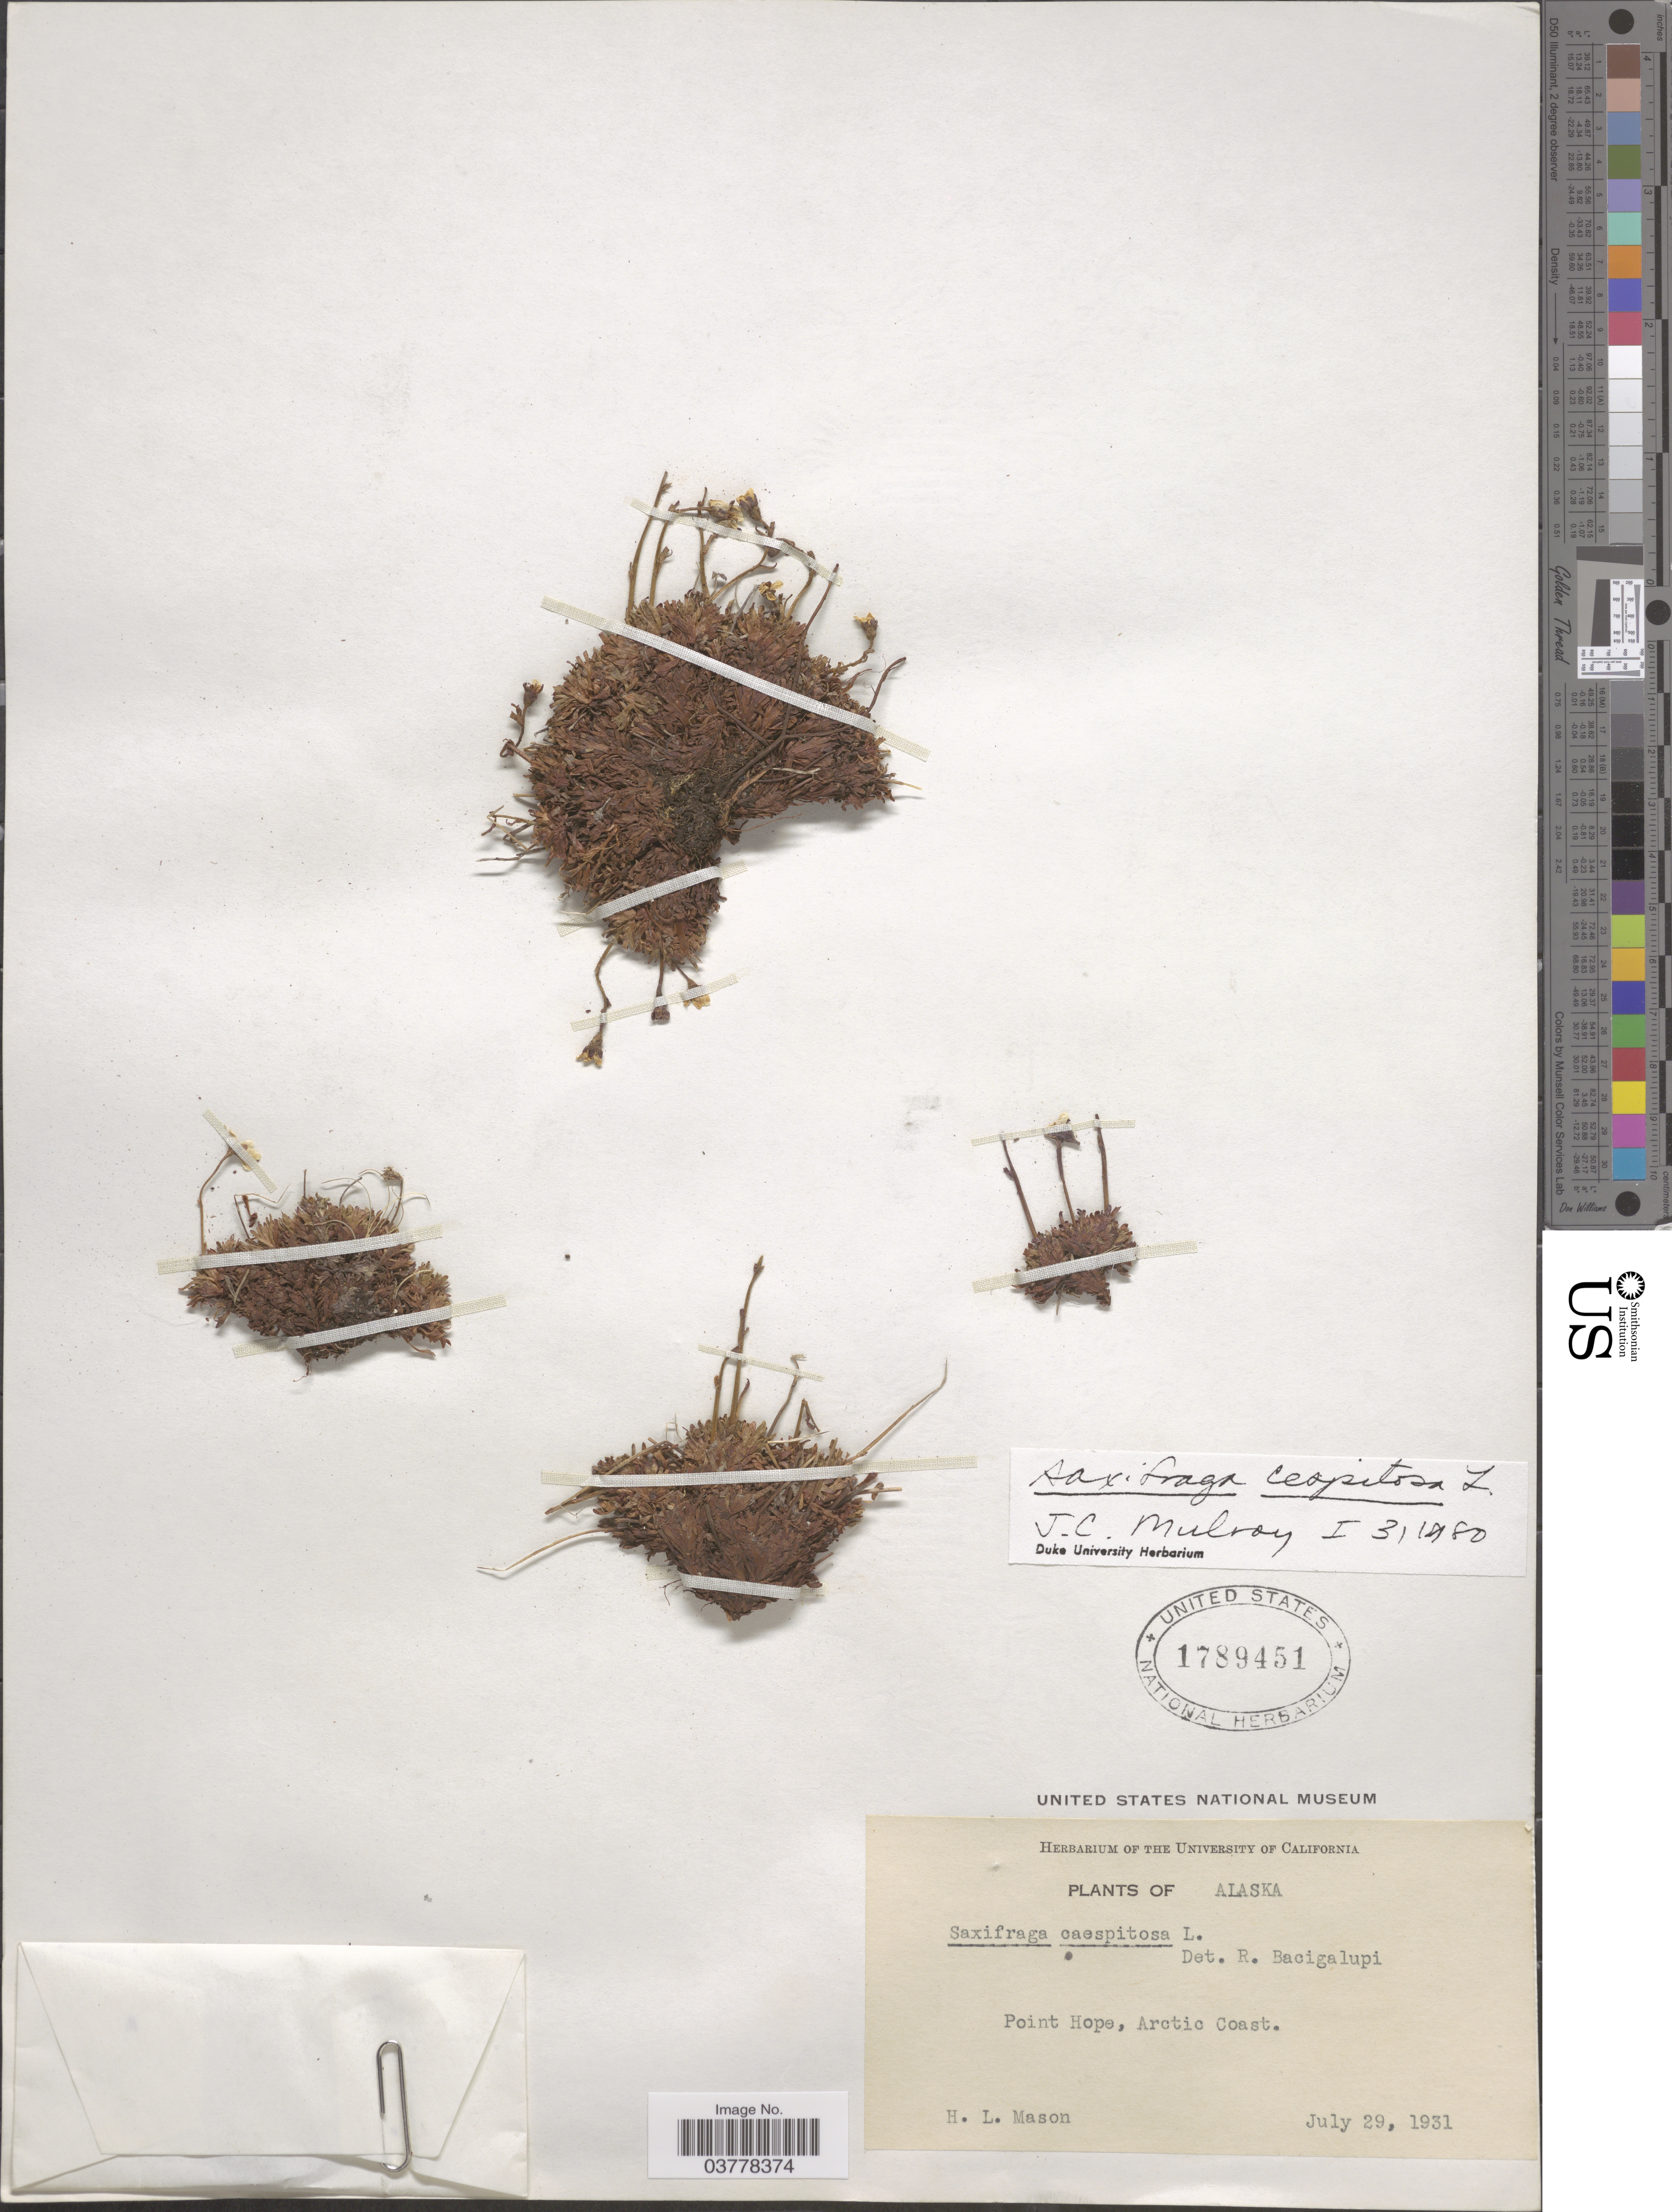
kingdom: Plantae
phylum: Tracheophyta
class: Magnoliopsida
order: Saxifragales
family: Saxifragaceae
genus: Saxifraga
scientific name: Saxifraga caespitosa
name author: L.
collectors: H. L. Mason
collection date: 1931-07-29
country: United States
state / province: Alaska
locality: Point Hope, Arctic Coast.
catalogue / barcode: US 1789451